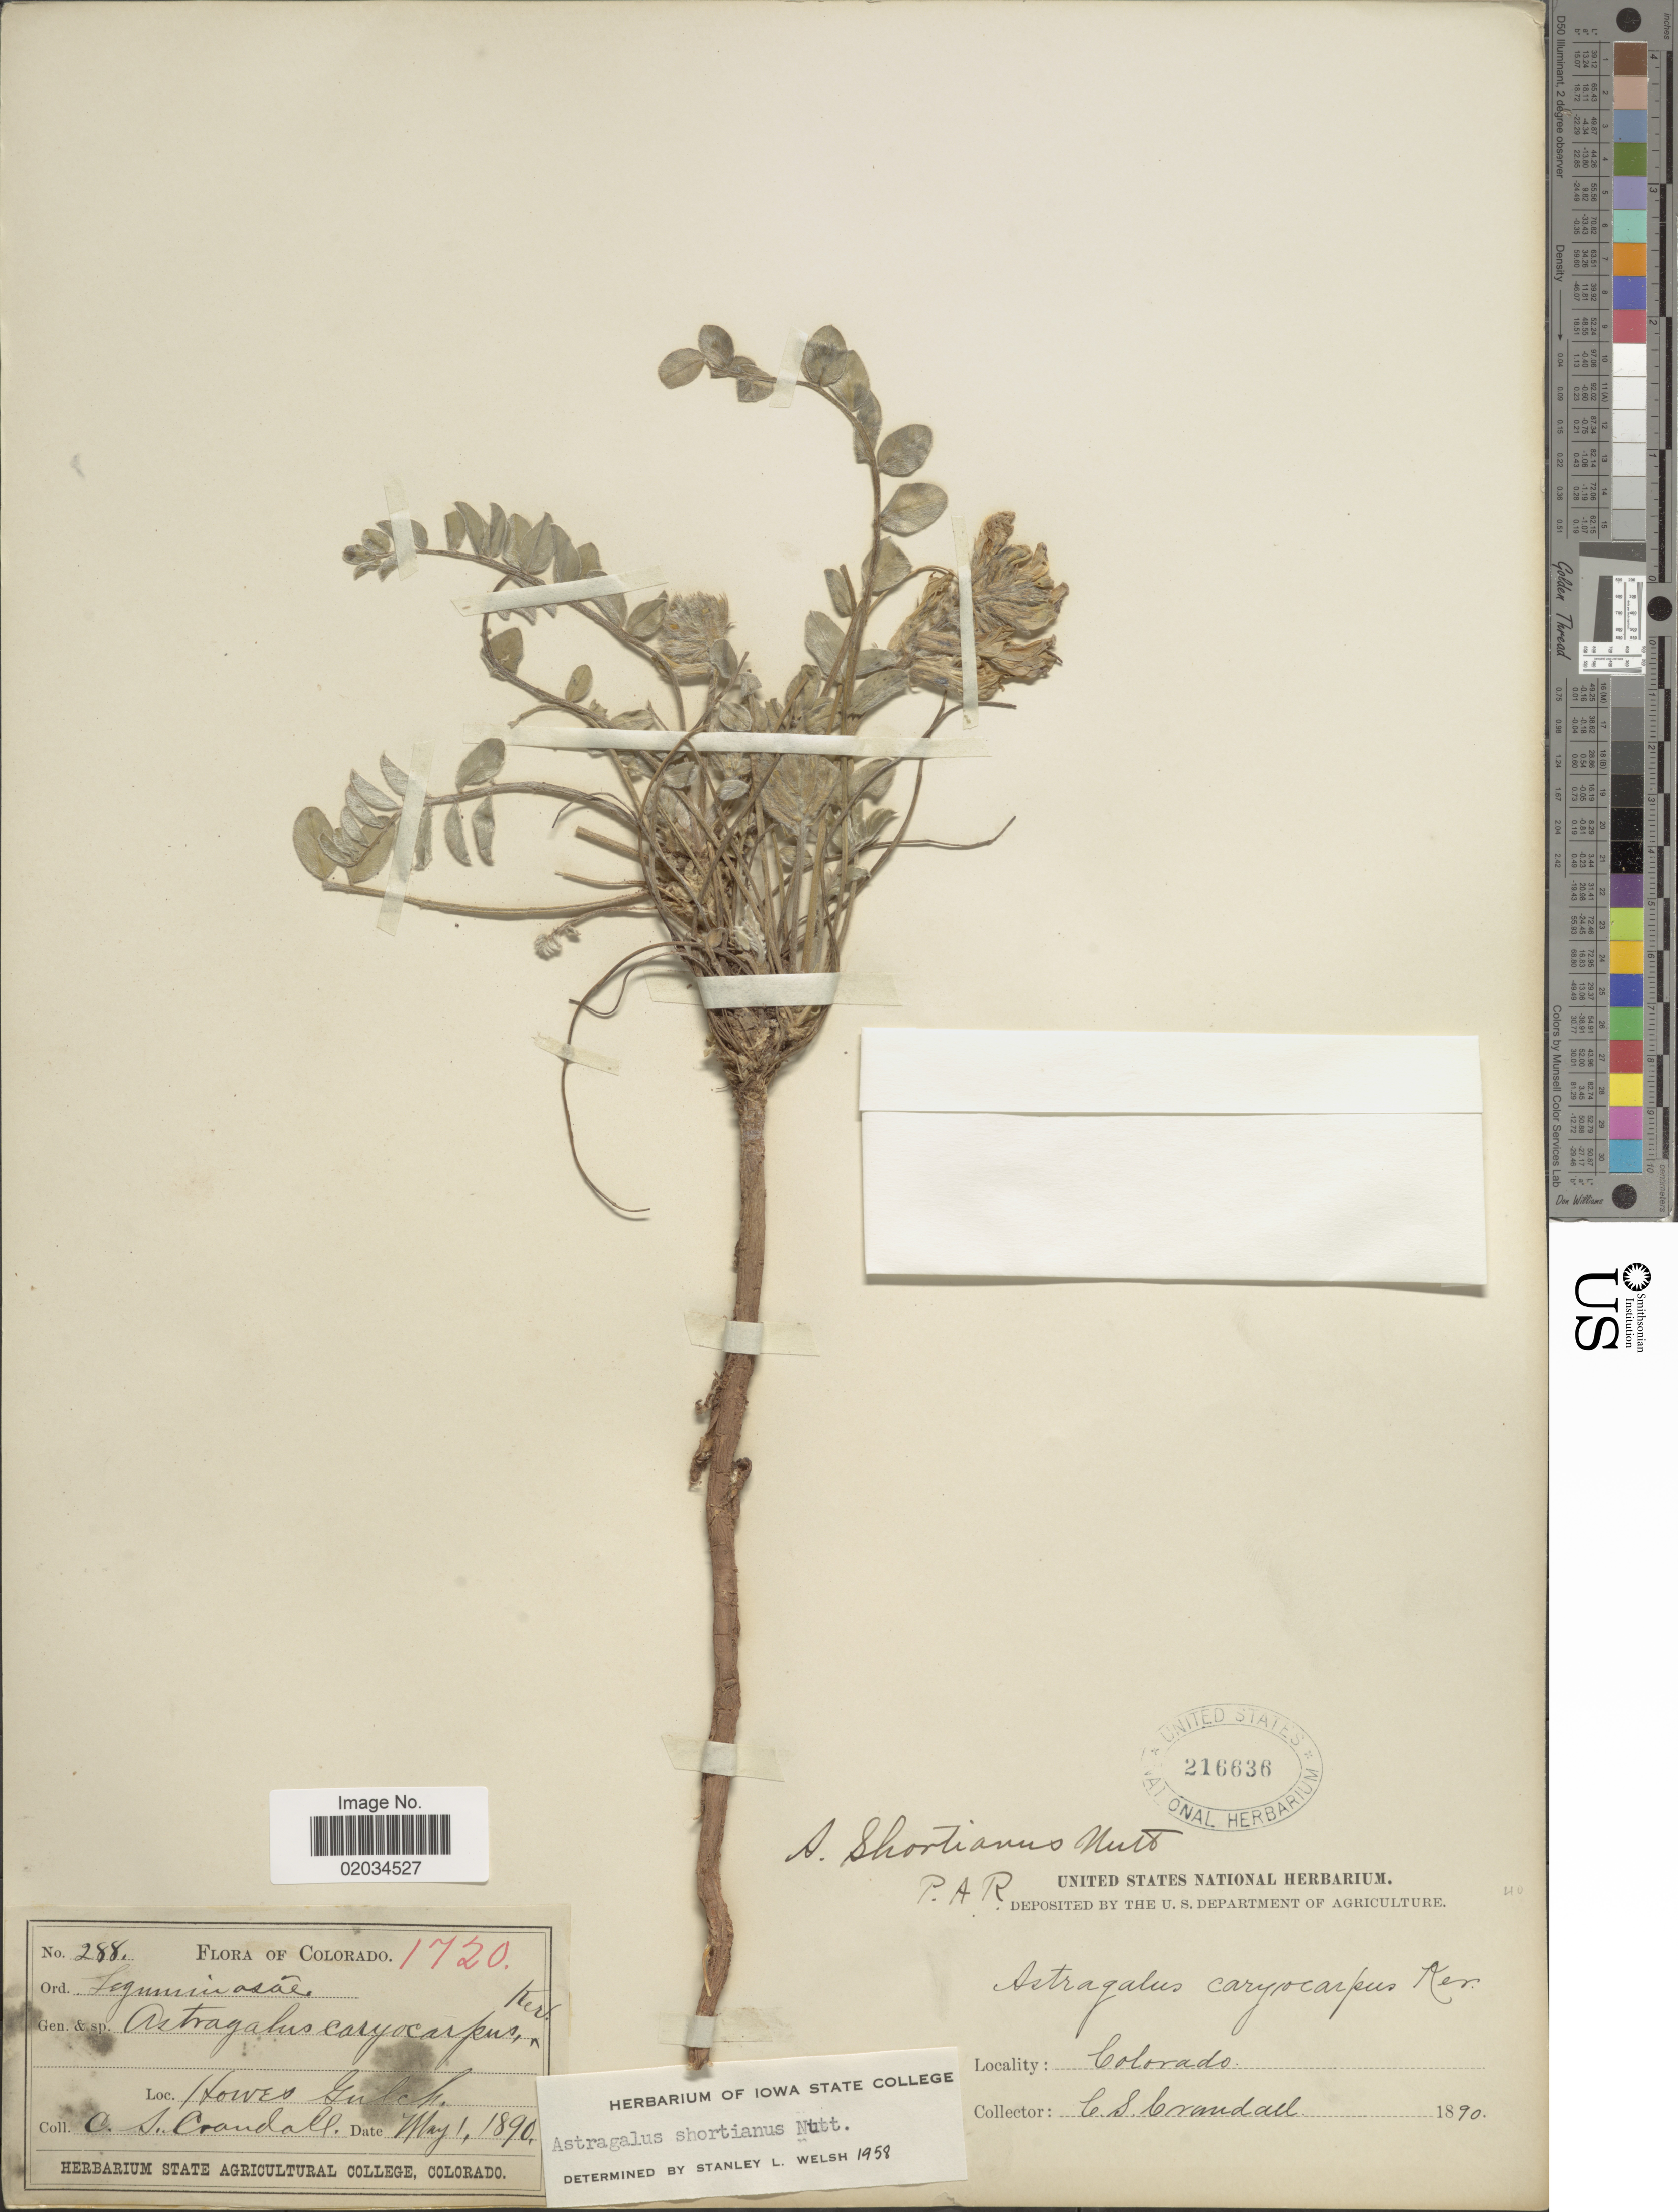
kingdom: Plantae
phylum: Tracheophyta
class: Magnoliopsida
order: Fabales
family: Fabaceae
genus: Astragalus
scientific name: Astragalus shortianus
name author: Nutt.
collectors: C. Crandall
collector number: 288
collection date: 1890-05-01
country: United States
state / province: Colorado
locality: Howes Gulch.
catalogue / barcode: US 216636